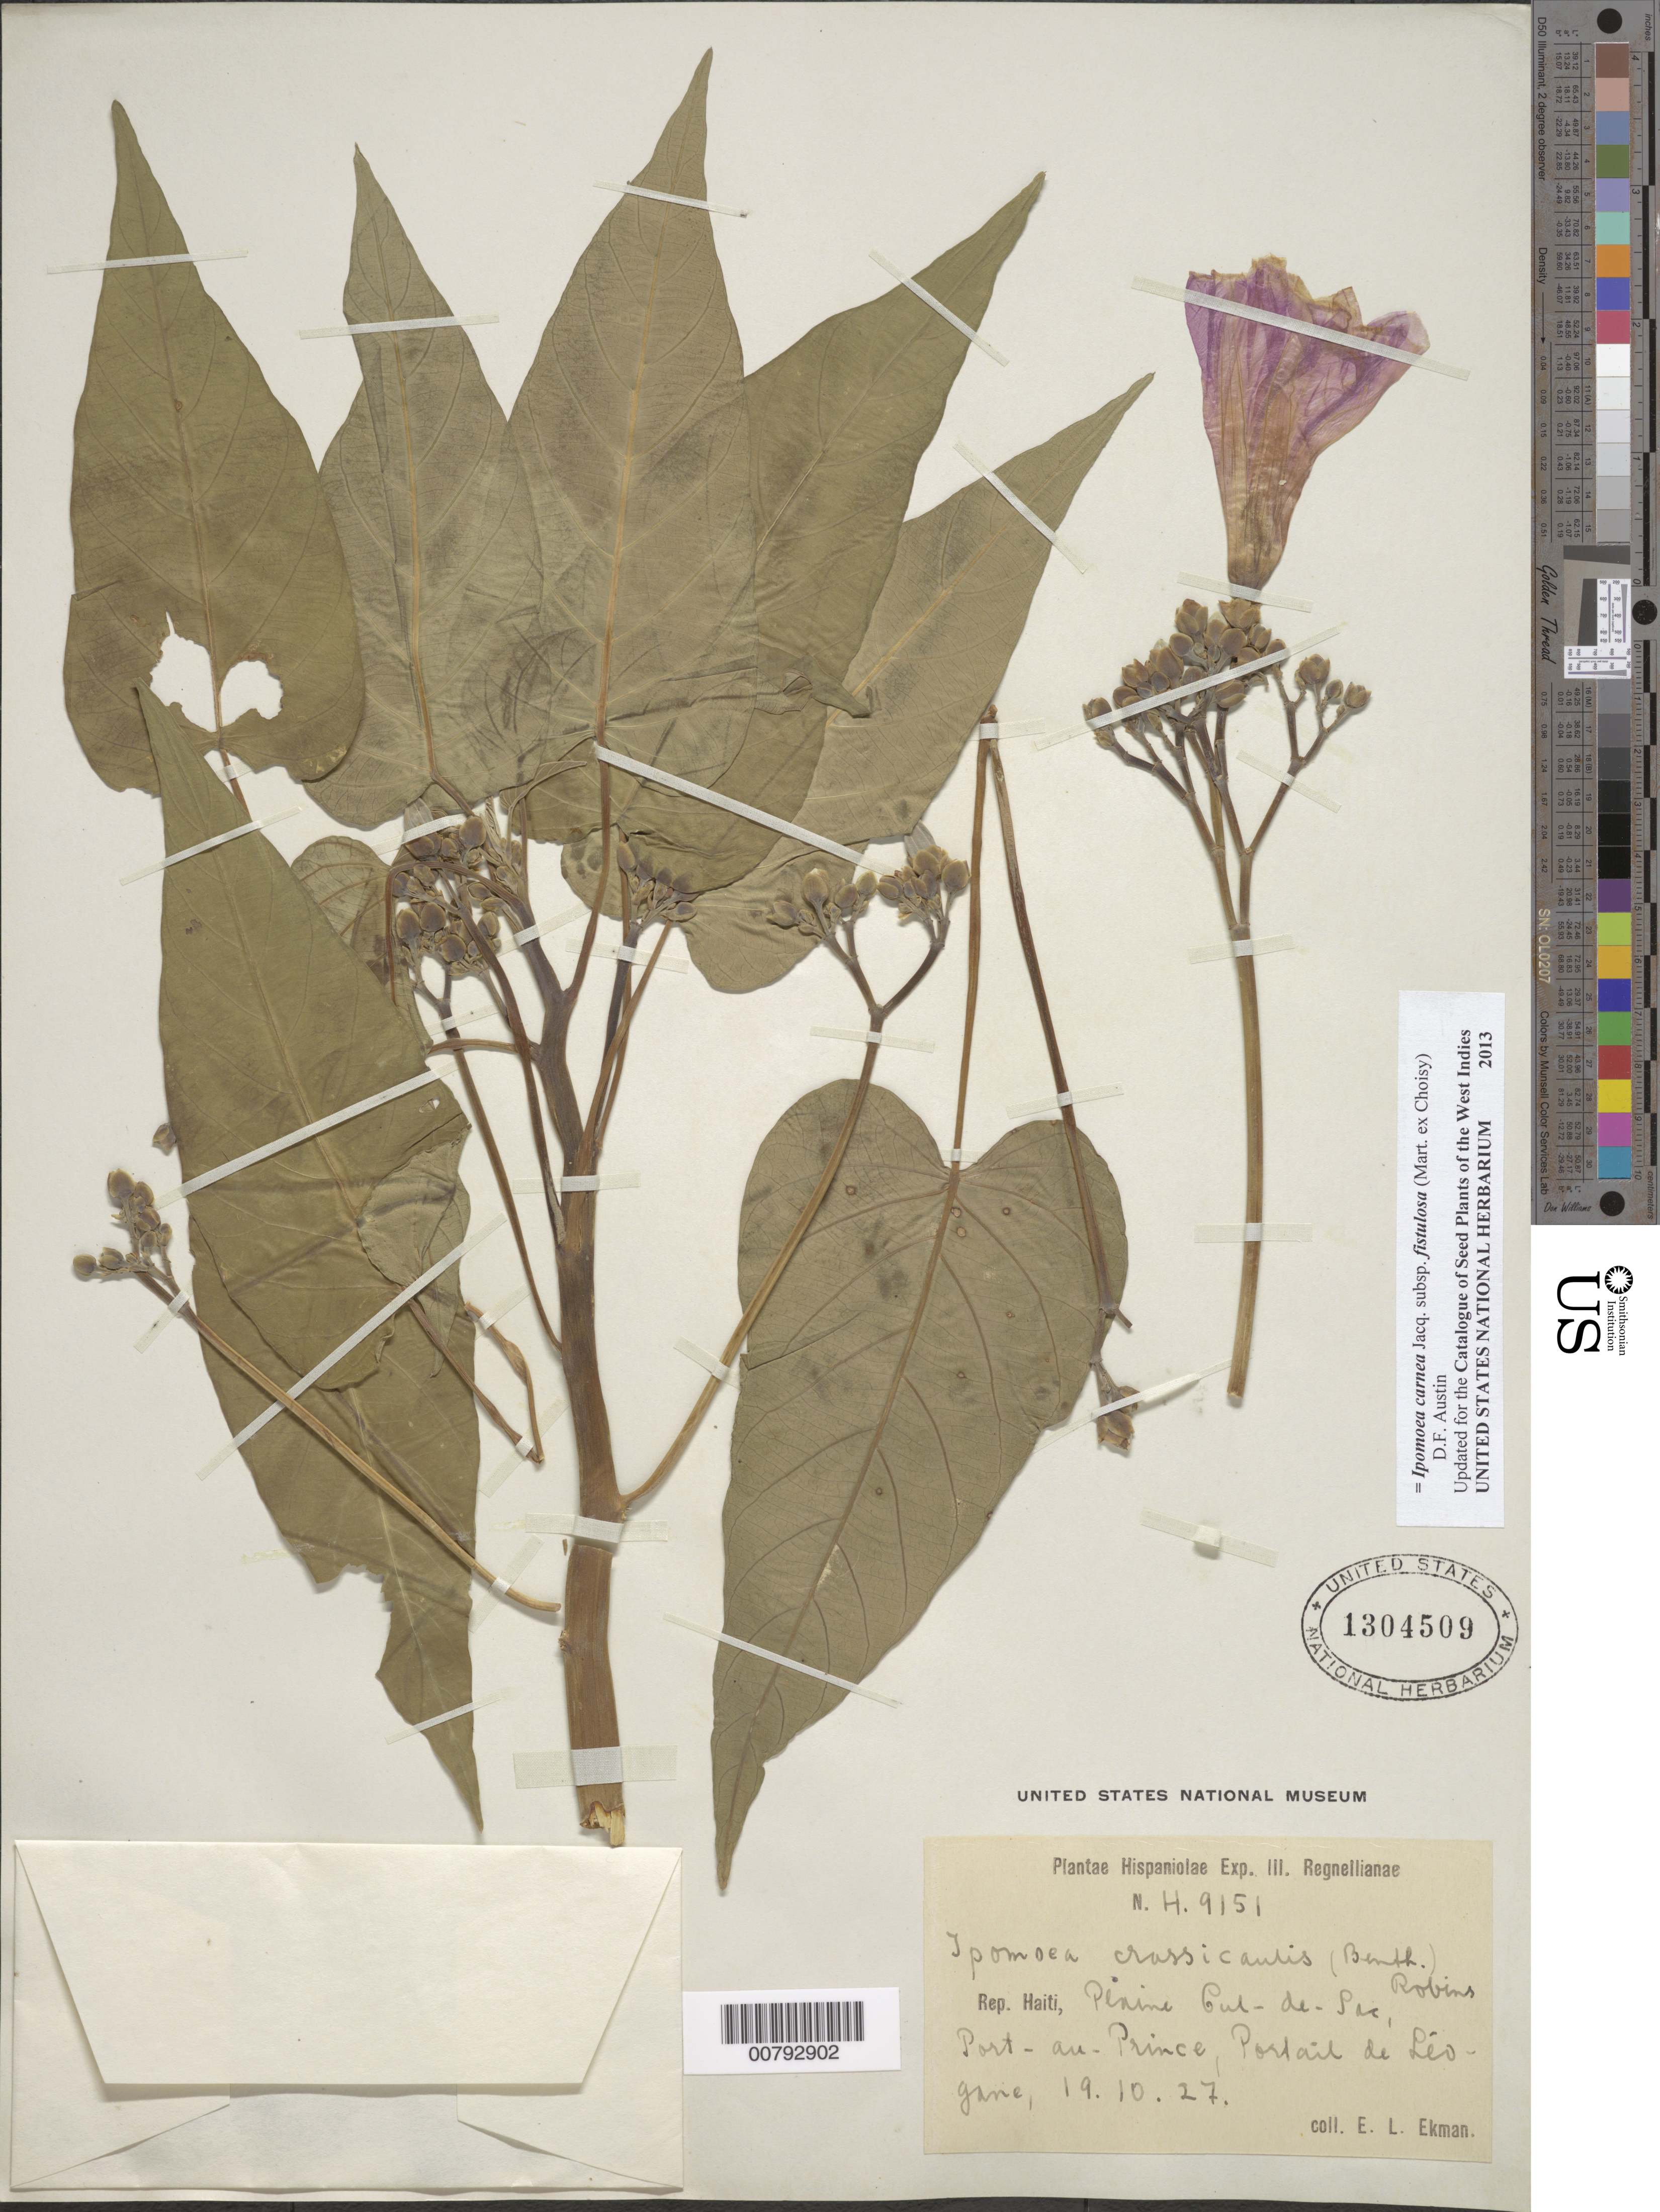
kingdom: Plantae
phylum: Tracheophyta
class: Magnoliopsida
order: Solanales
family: Convolvulaceae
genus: Ipomoea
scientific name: Ipomoea carnea subsp. fistulosa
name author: (Mart. ex Choisy) D.F. Austin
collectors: E. L. Ekman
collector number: H 9151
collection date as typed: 19 Oct 1927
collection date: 1927-10-19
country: Haiti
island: Hispaniola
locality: Plaine Cul-de-Sac, Port-au-Prince, Portáil de Léogane.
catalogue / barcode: US 1304509